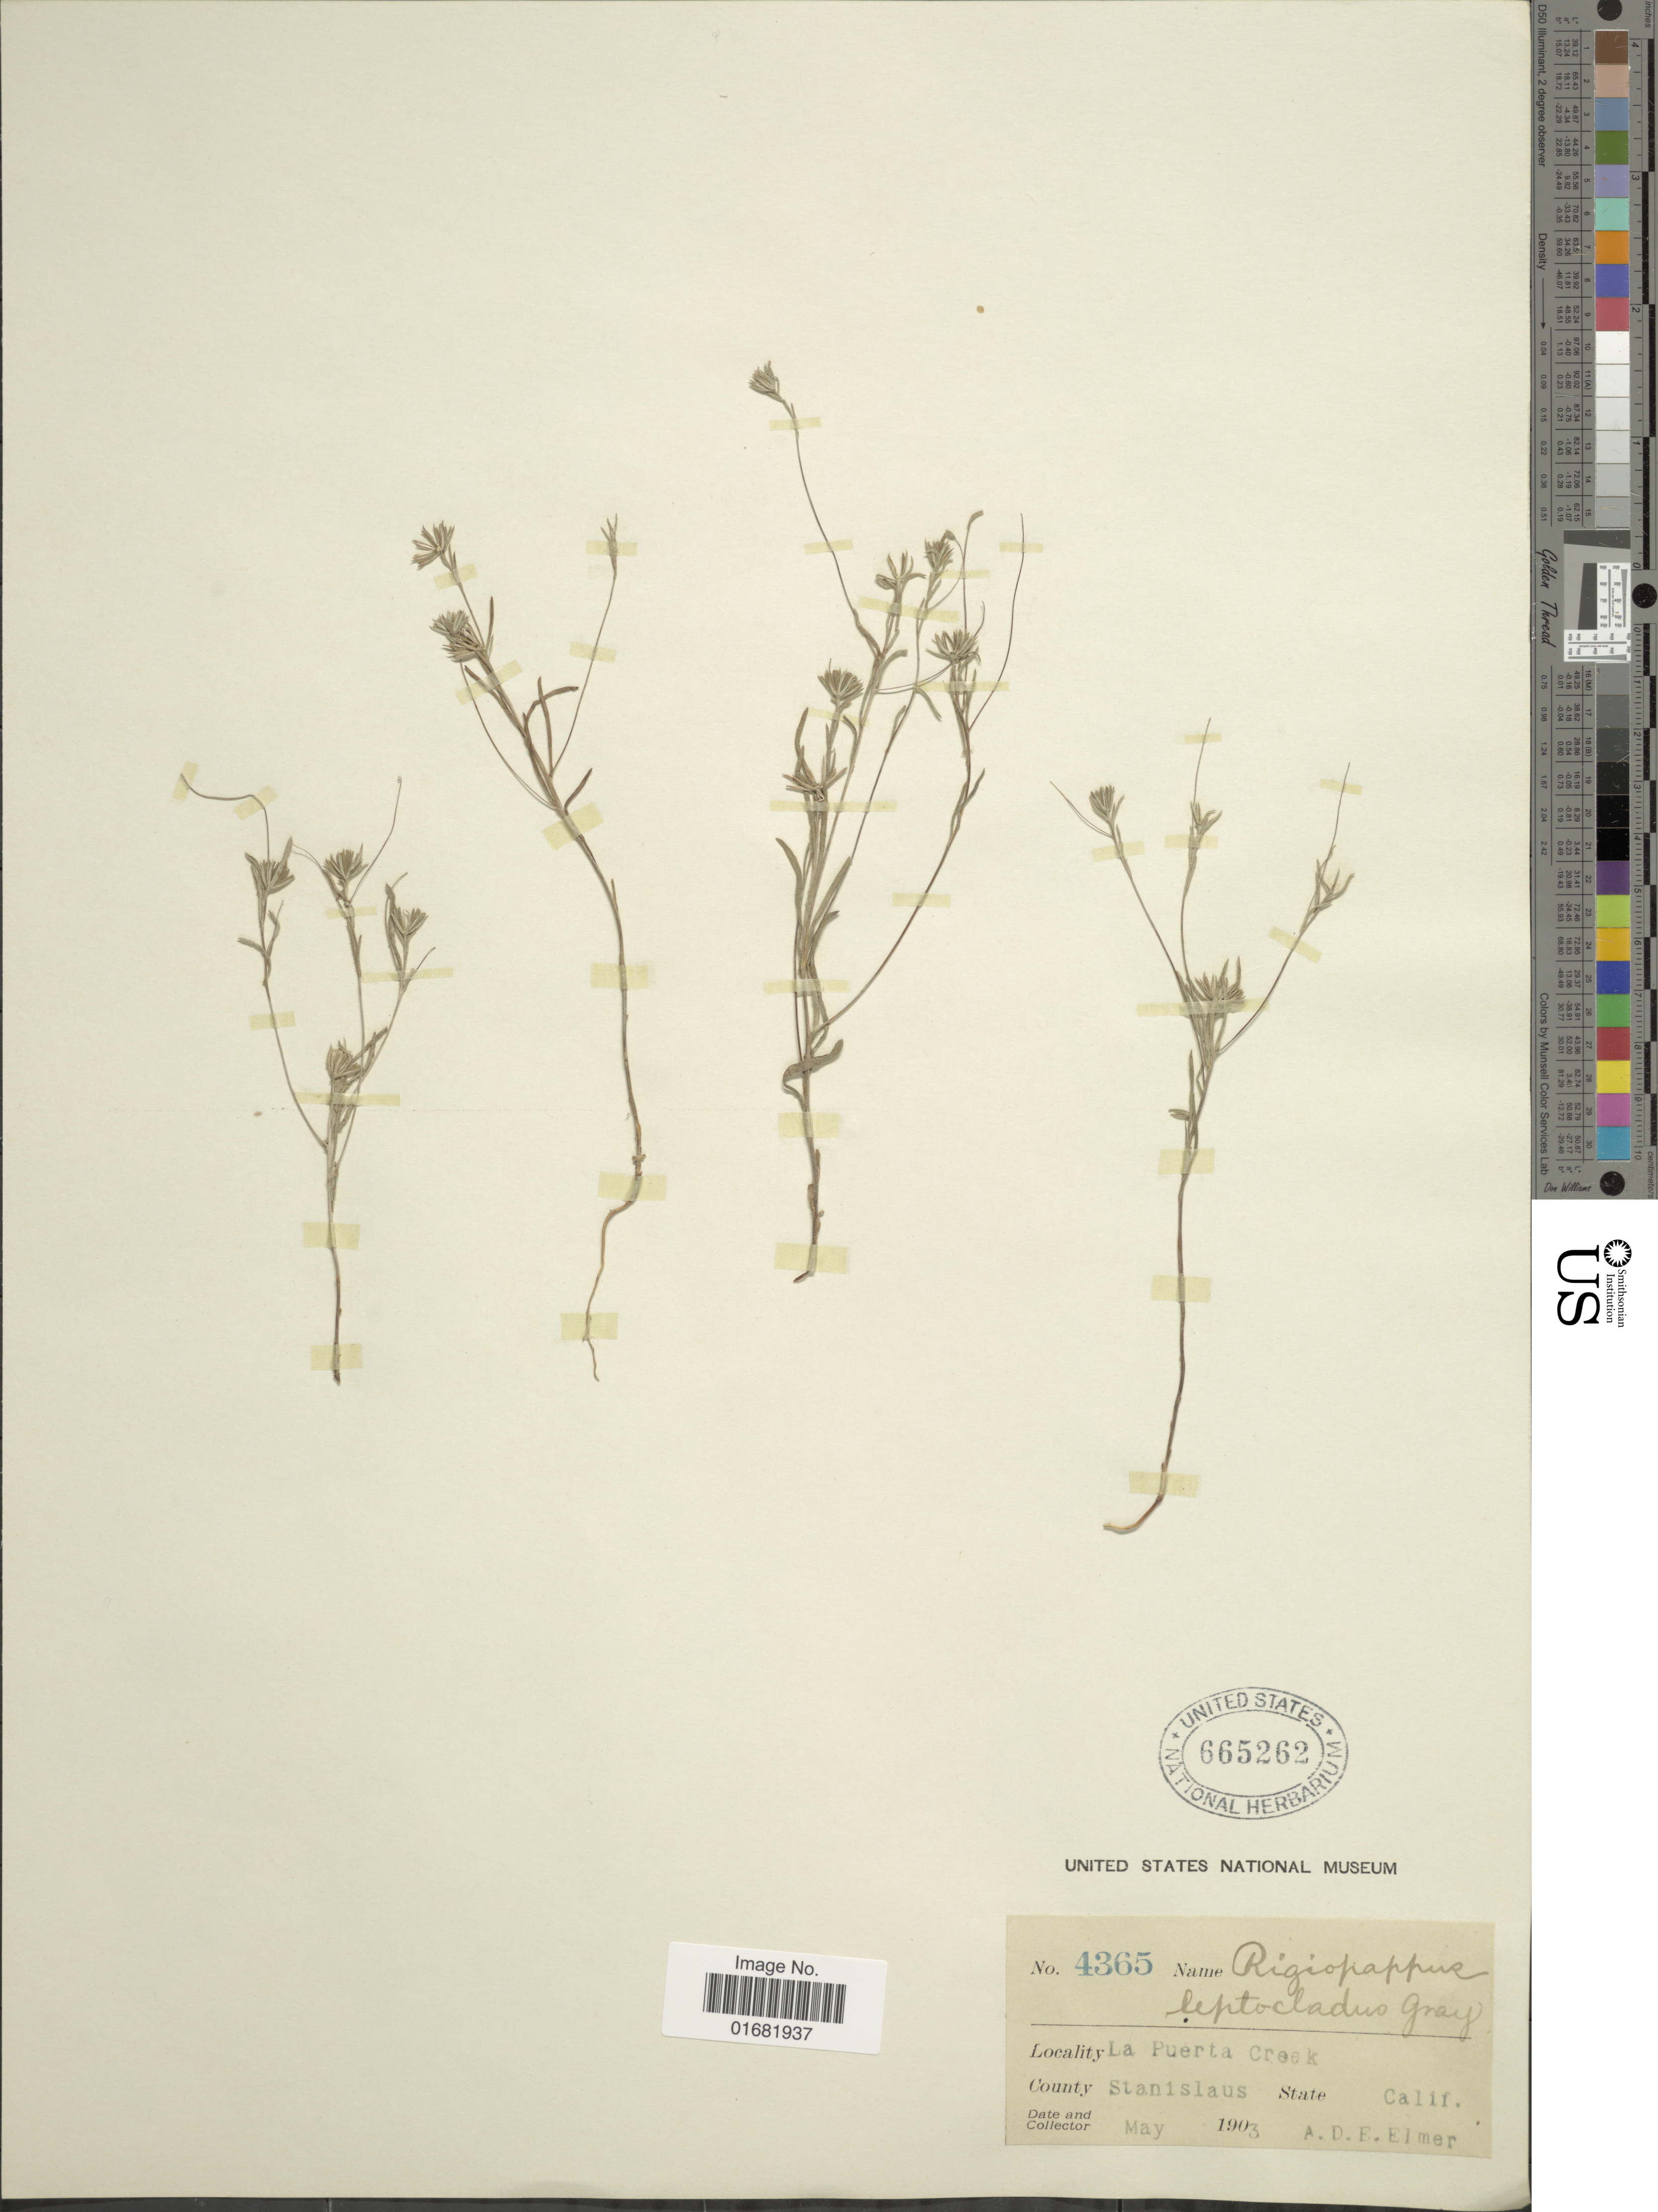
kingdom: Plantae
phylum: Tracheophyta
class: Magnoliopsida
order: Asterales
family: Asteraceae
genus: Rigiopappus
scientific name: Rigiopappus leptocladus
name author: A. Gray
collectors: A. D. E. Elmer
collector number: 4365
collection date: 1903-05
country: United States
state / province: California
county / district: Stanislaus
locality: La Puerta Creek. County Stanislas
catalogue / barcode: US 665262